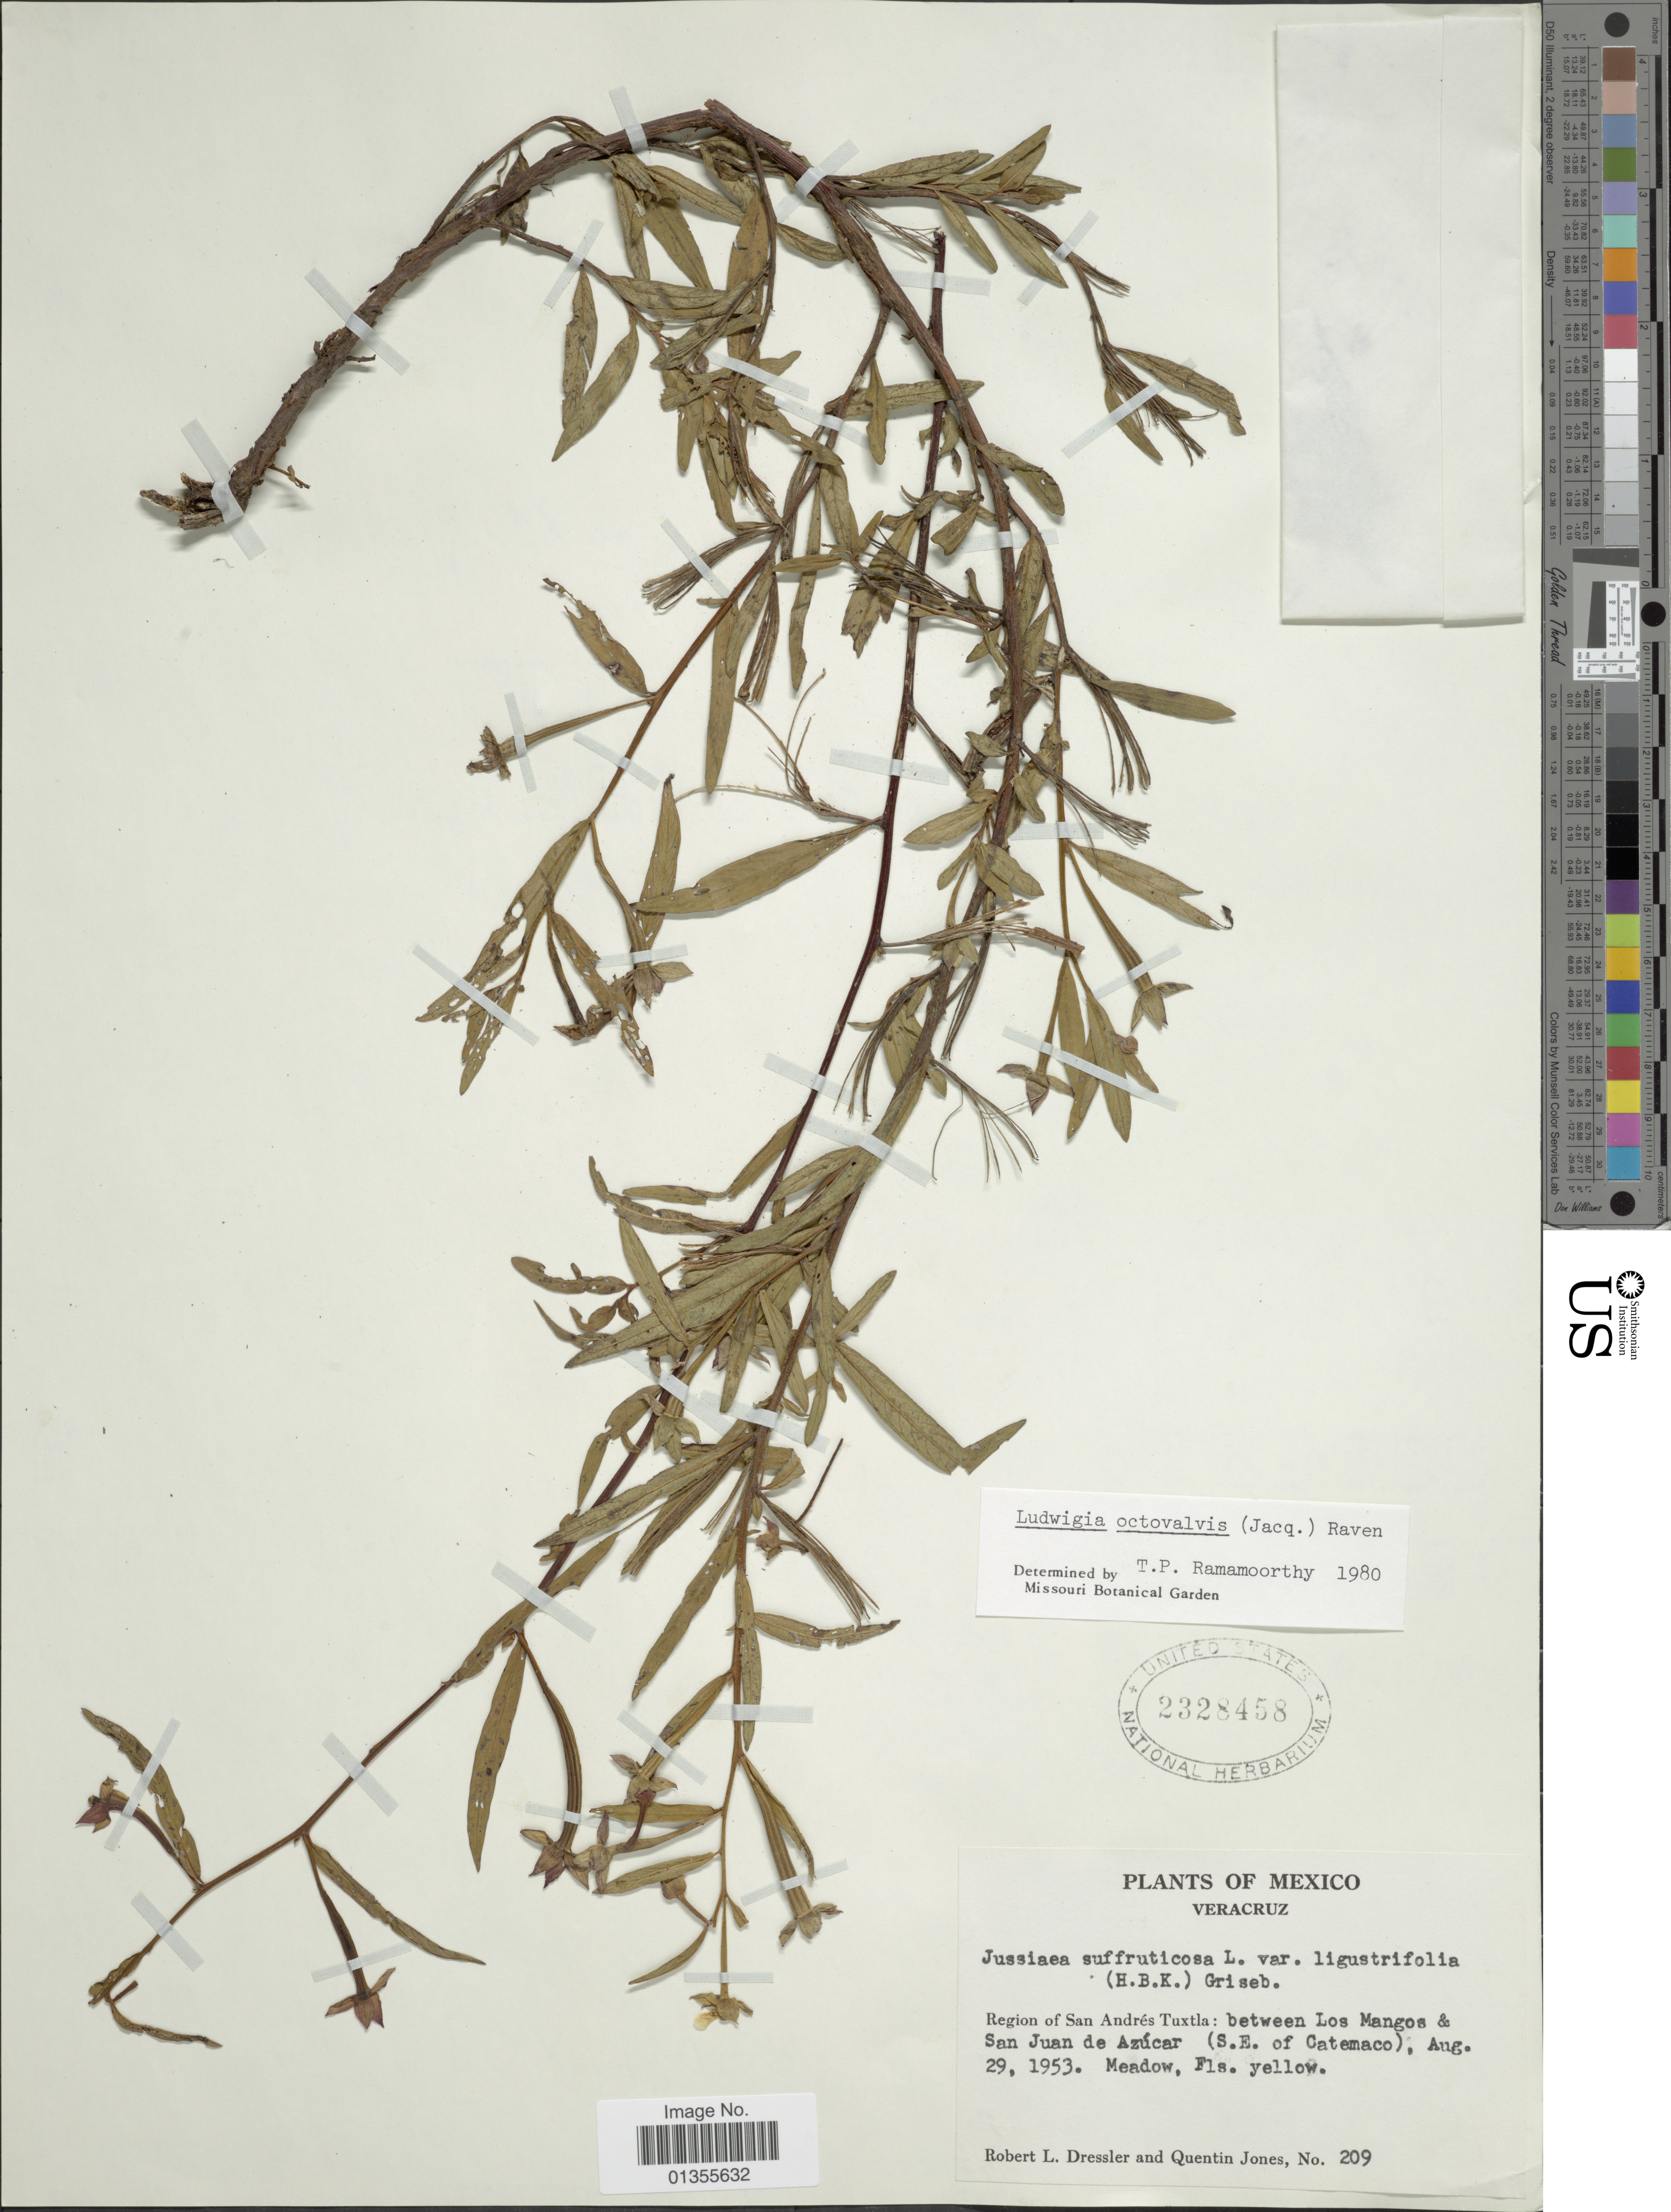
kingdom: Plantae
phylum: Tracheophyta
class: Magnoliopsida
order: Myrtales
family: Onagraceae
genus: Ludwigia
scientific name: Ludwigia octovalvis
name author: (Jacq.) P.H. Raven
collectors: R. Dressler & Q. Jones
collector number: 209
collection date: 1953-08-29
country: Mexico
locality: Veracruz. Region of San Andrés Tuxtla: between Los Mangos & San Juan de Azúcar (S.E. of Catemaco)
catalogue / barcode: US 2328458